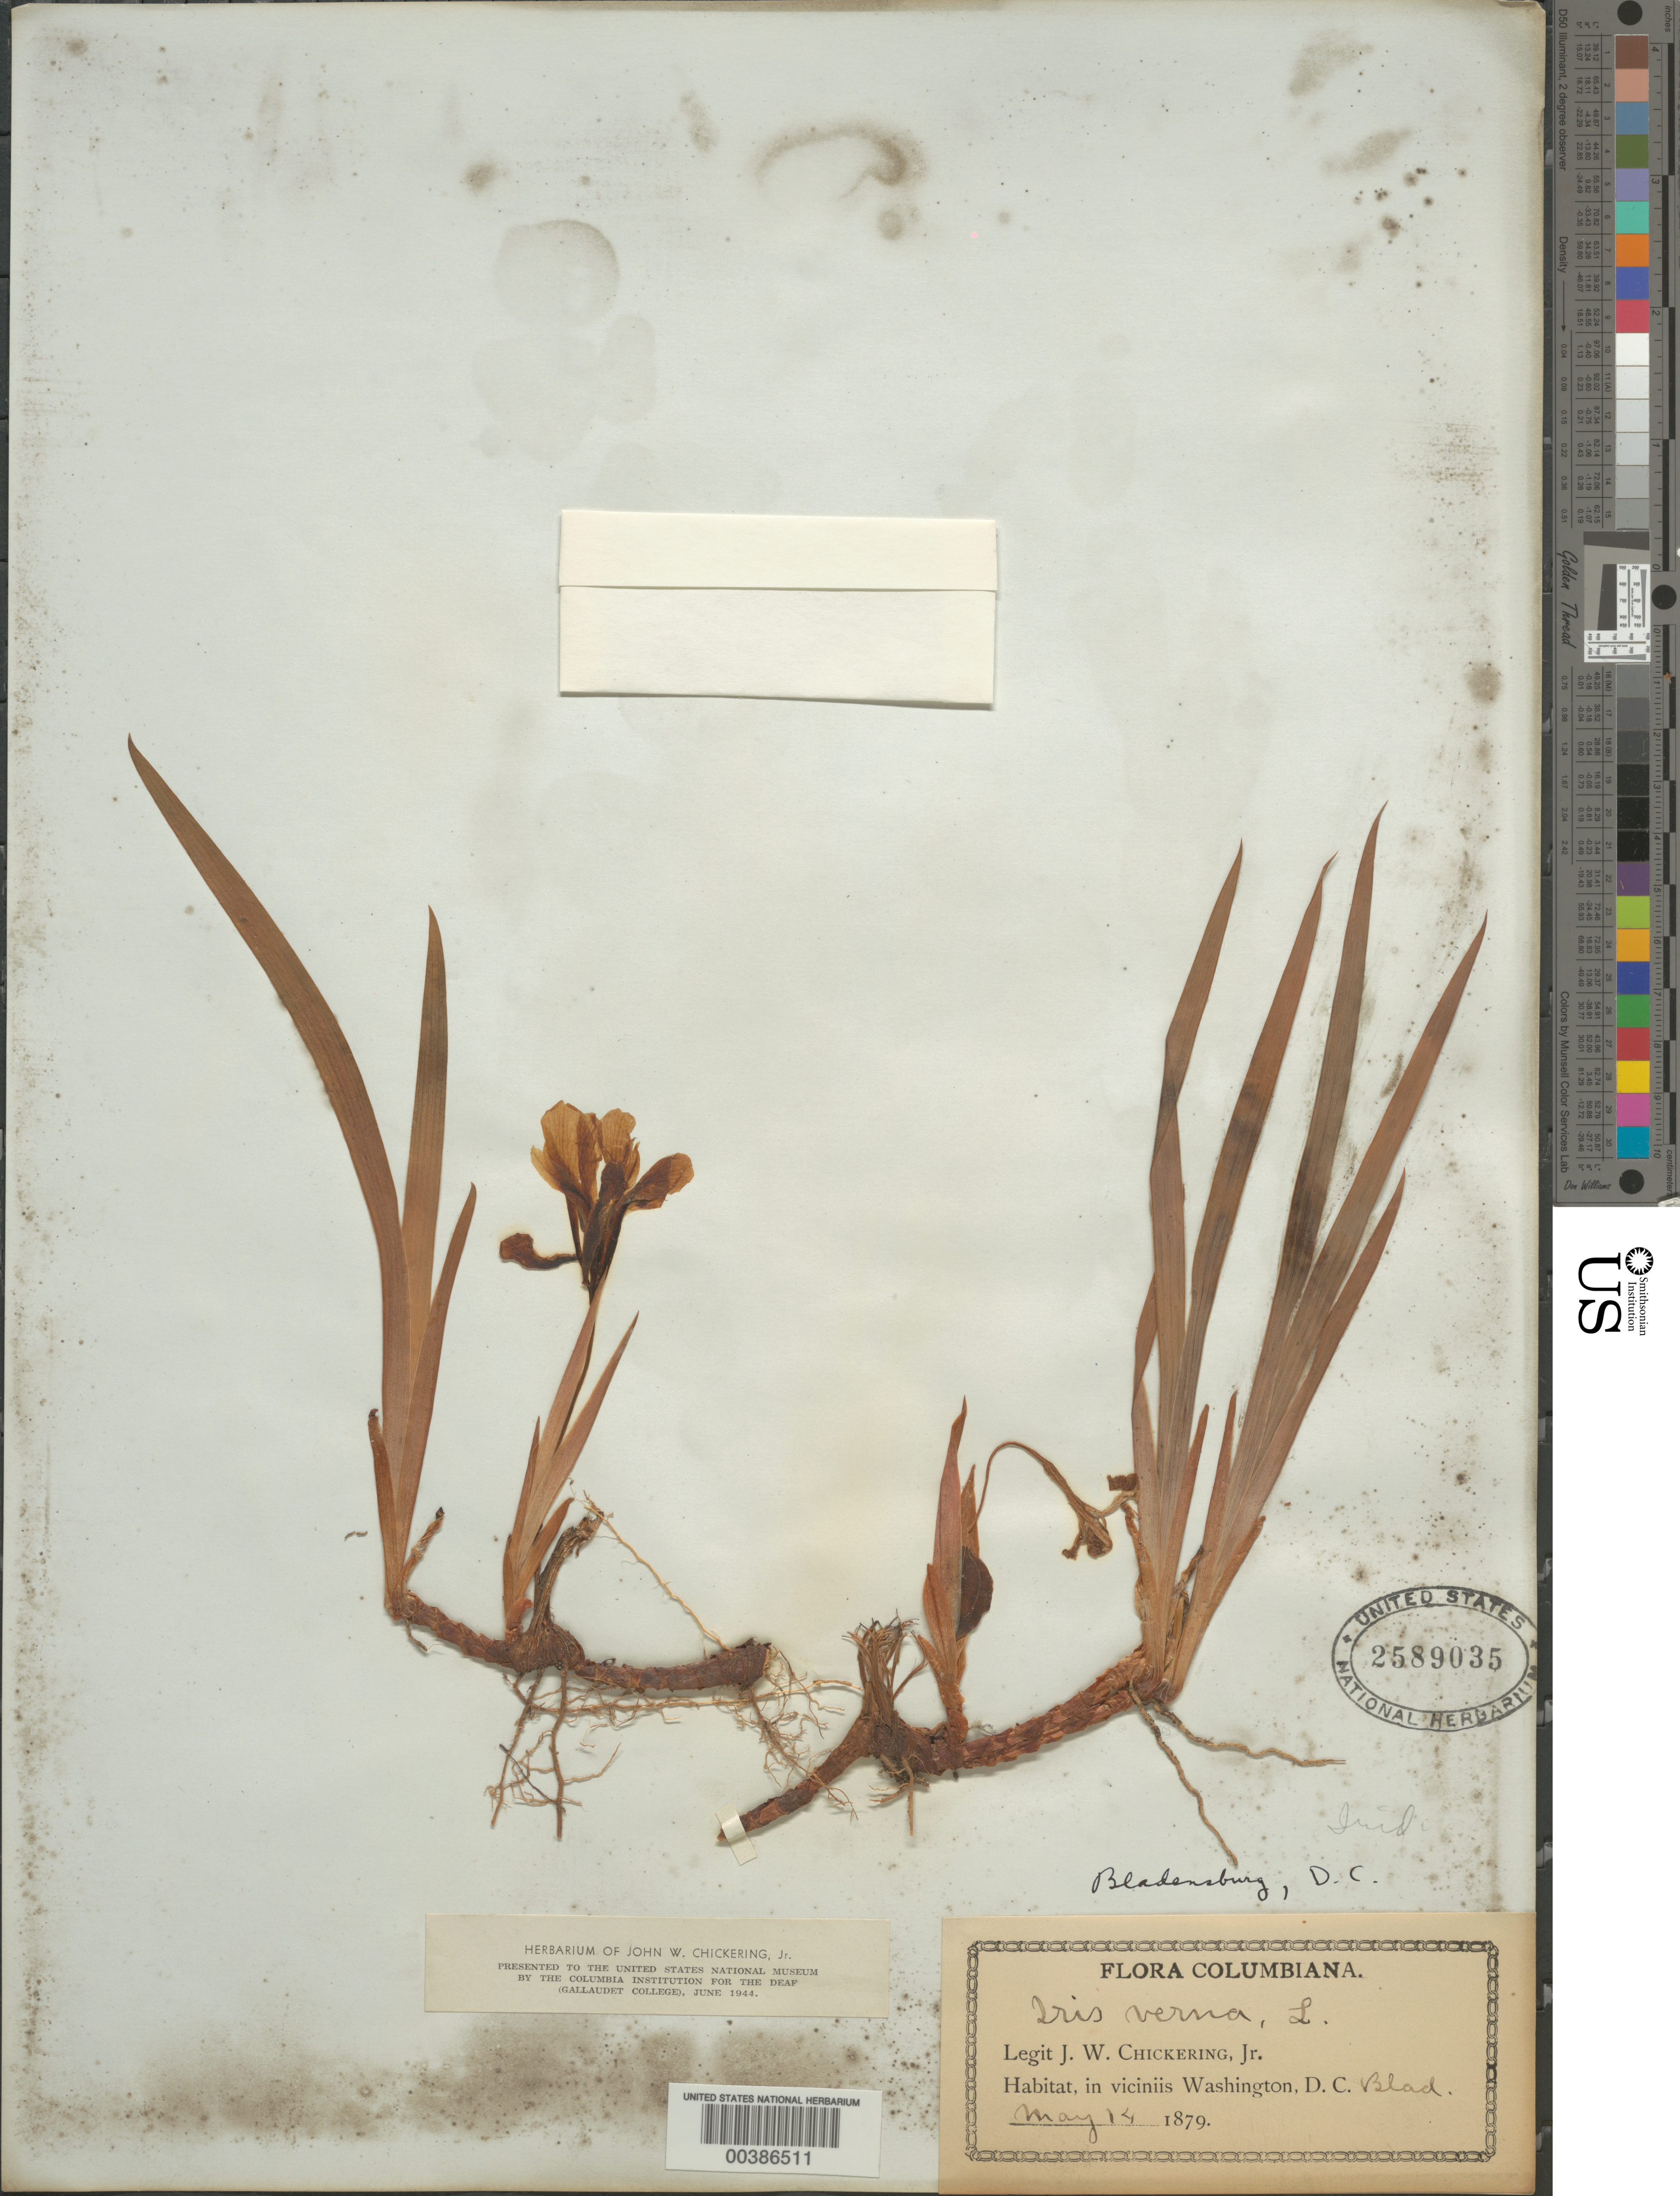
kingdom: Plantae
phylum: Tracheophyta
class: Liliopsida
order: Asparagales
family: Iridaceae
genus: Iris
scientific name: Iris verna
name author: L.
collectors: J. Chickering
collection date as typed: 14 May 1879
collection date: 1879-05-14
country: United States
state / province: Maryland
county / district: Prince George's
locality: Bladensburg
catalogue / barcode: US 2589035